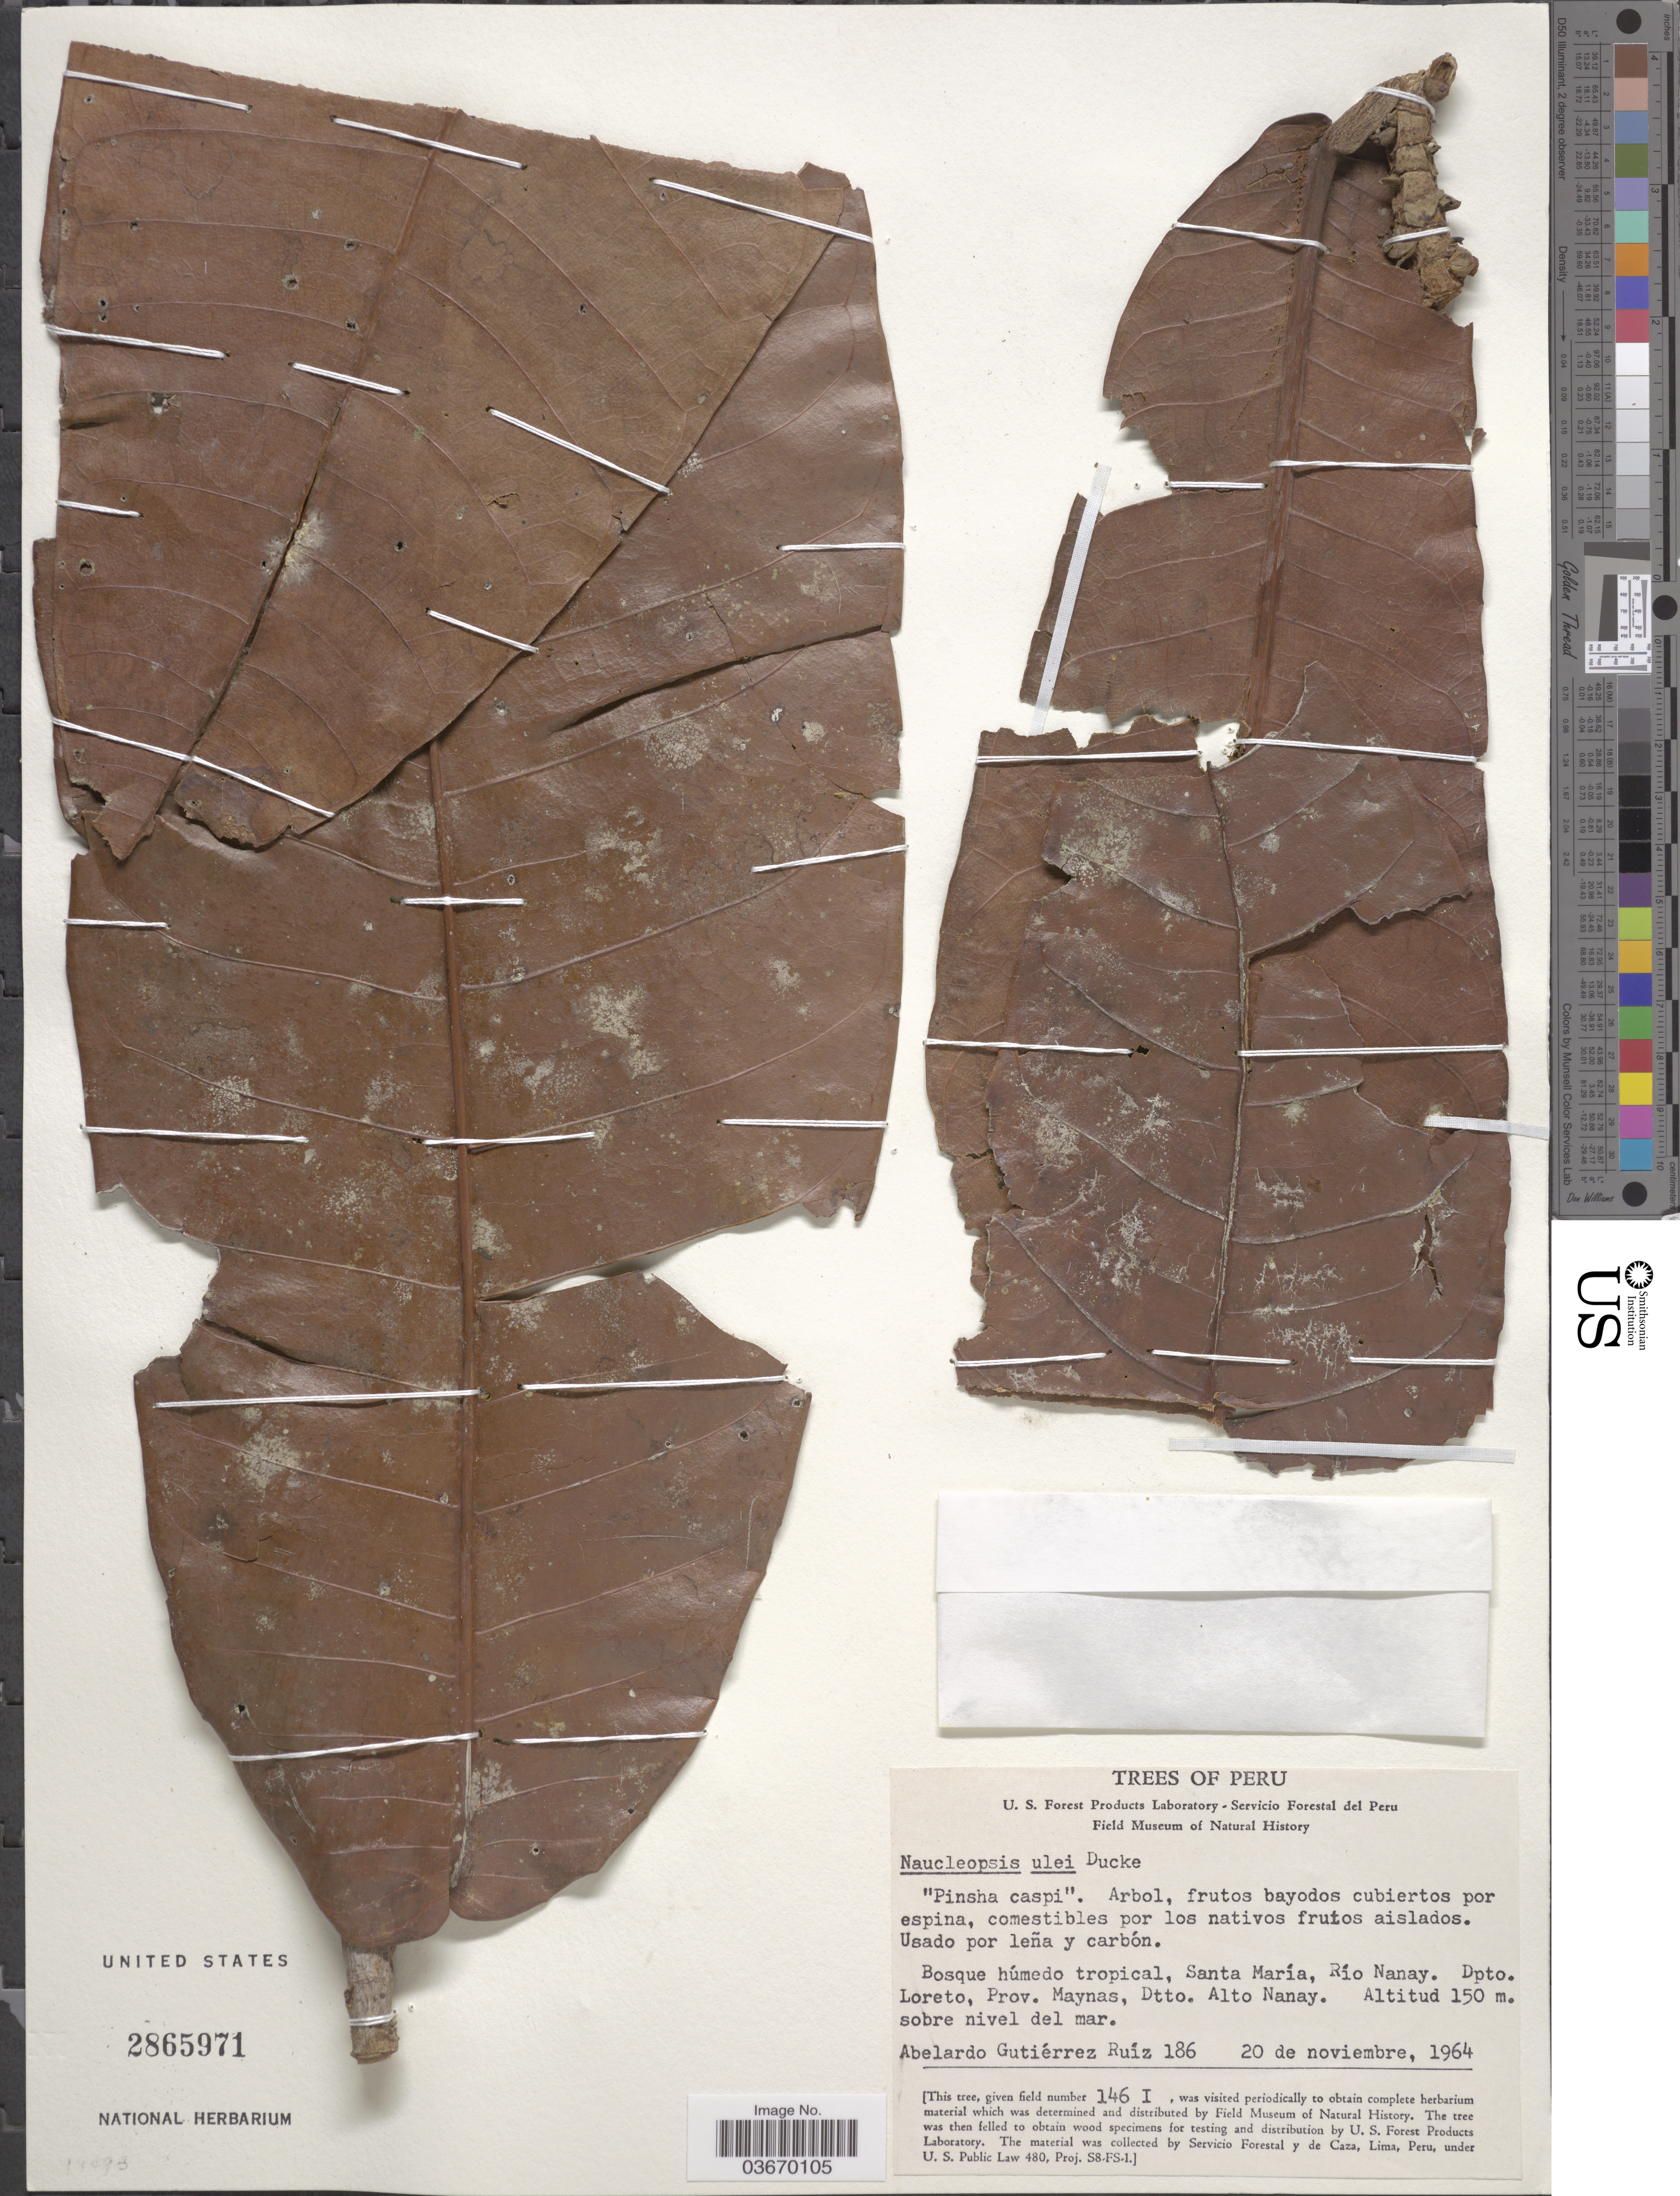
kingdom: Plantae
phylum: Tracheophyta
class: Magnoliopsida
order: Rosales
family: Moraceae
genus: Naucleopsis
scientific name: Naucleopsis ulei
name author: (Warb.) Ducke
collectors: A. Gutiérrez Ruíz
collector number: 186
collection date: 1964-11-20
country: Peru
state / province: Loreto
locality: Santa María, Río Nanay. Dpto. Loreto, Prov. Maynas, Dtto. Alto Nanay.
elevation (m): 150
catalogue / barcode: US 2865971